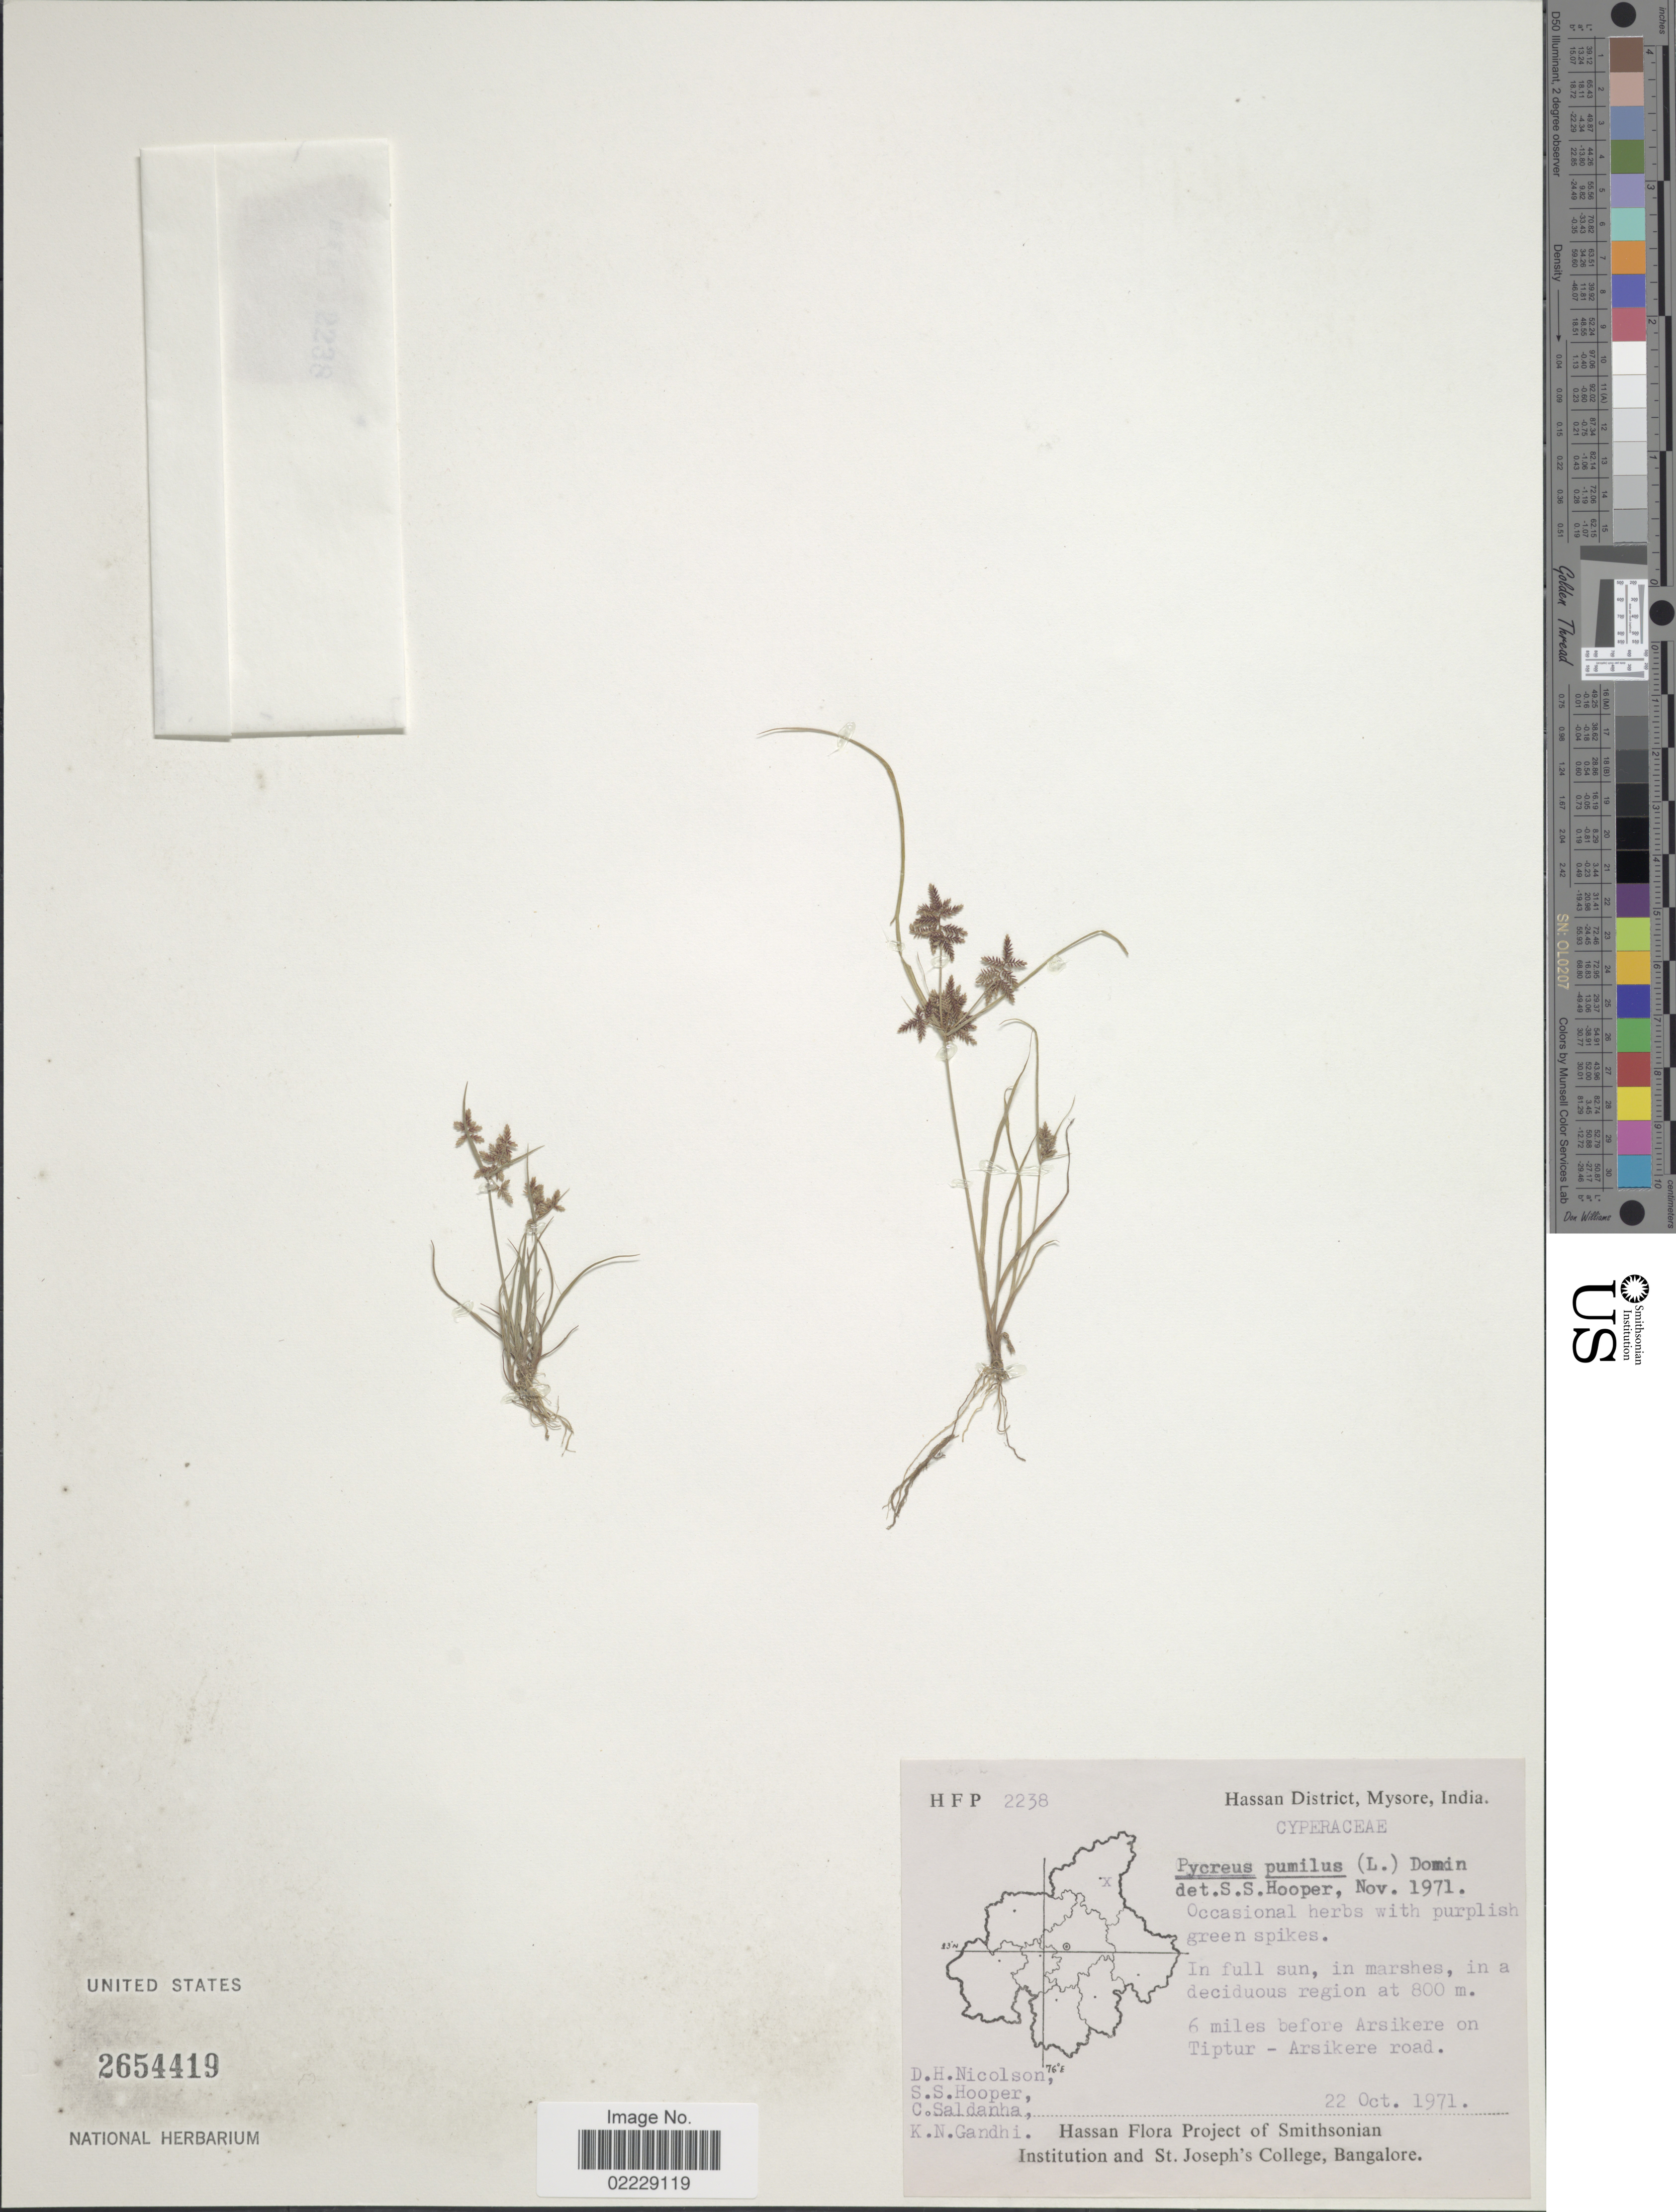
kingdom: Plantae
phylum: Tracheophyta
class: Liliopsida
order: Poales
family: Cyperaceae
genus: Cyperus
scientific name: Cyperus pumilus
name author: L.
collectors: D. H. Nicolson, S. S. Hooper, C. Saldanha & K. N. Gandhi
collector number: HFP 2238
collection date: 1971-10-22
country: India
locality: Hassan District, Mysore, 6 miles before Arsikere on Tiptur-Arsikere road.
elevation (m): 800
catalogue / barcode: US 2654419